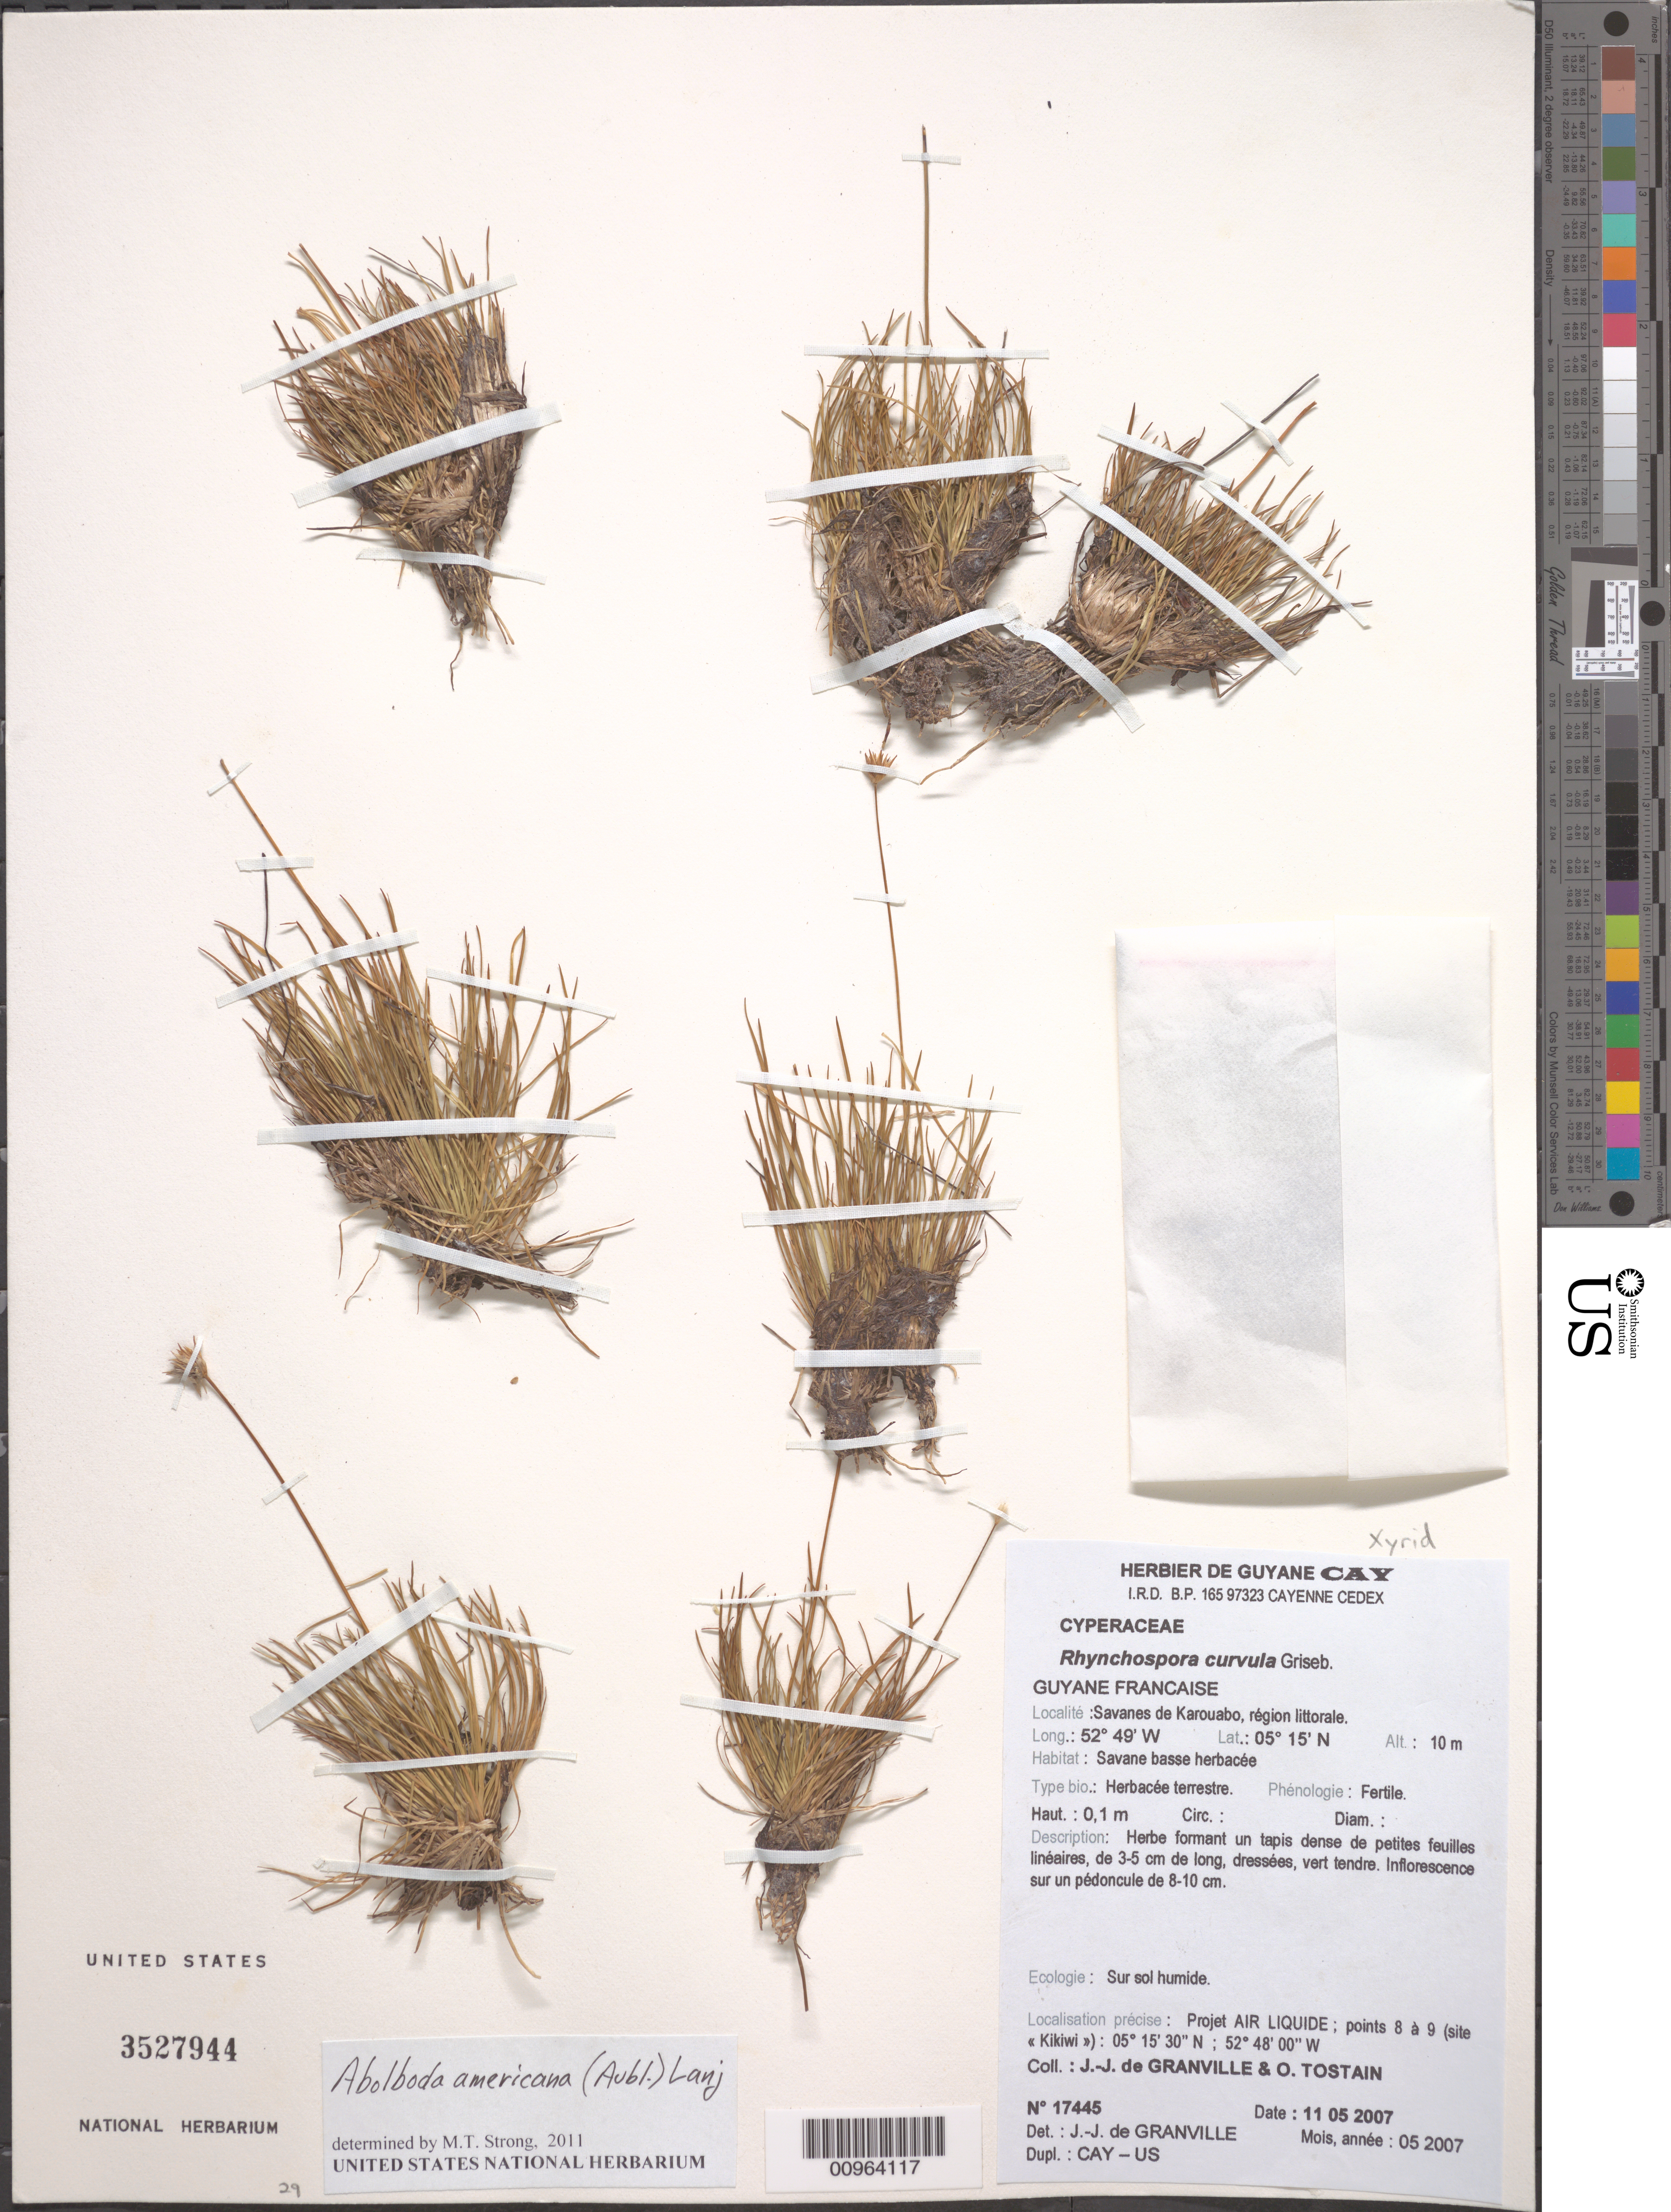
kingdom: Plantae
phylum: Tracheophyta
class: Liliopsida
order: Poales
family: Xyridaceae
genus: Abolboda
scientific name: Abolboda americana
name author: (Aubl.) Lanj.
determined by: Strong, M. T., (US), Smithsonian Institution - National Museum of Natural History (UNITED STATES)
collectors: J.-J. de Granville & O. Tostain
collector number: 17445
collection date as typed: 11-May-07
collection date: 2007-05-11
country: French Guiana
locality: Savanes de Karouabo. Projet AIR LIQUIDE; points 8 a 9 (site "Kikiwi")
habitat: Region littorale. Savane basse herbacee. Sur sol humide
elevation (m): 10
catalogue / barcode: US 3527944